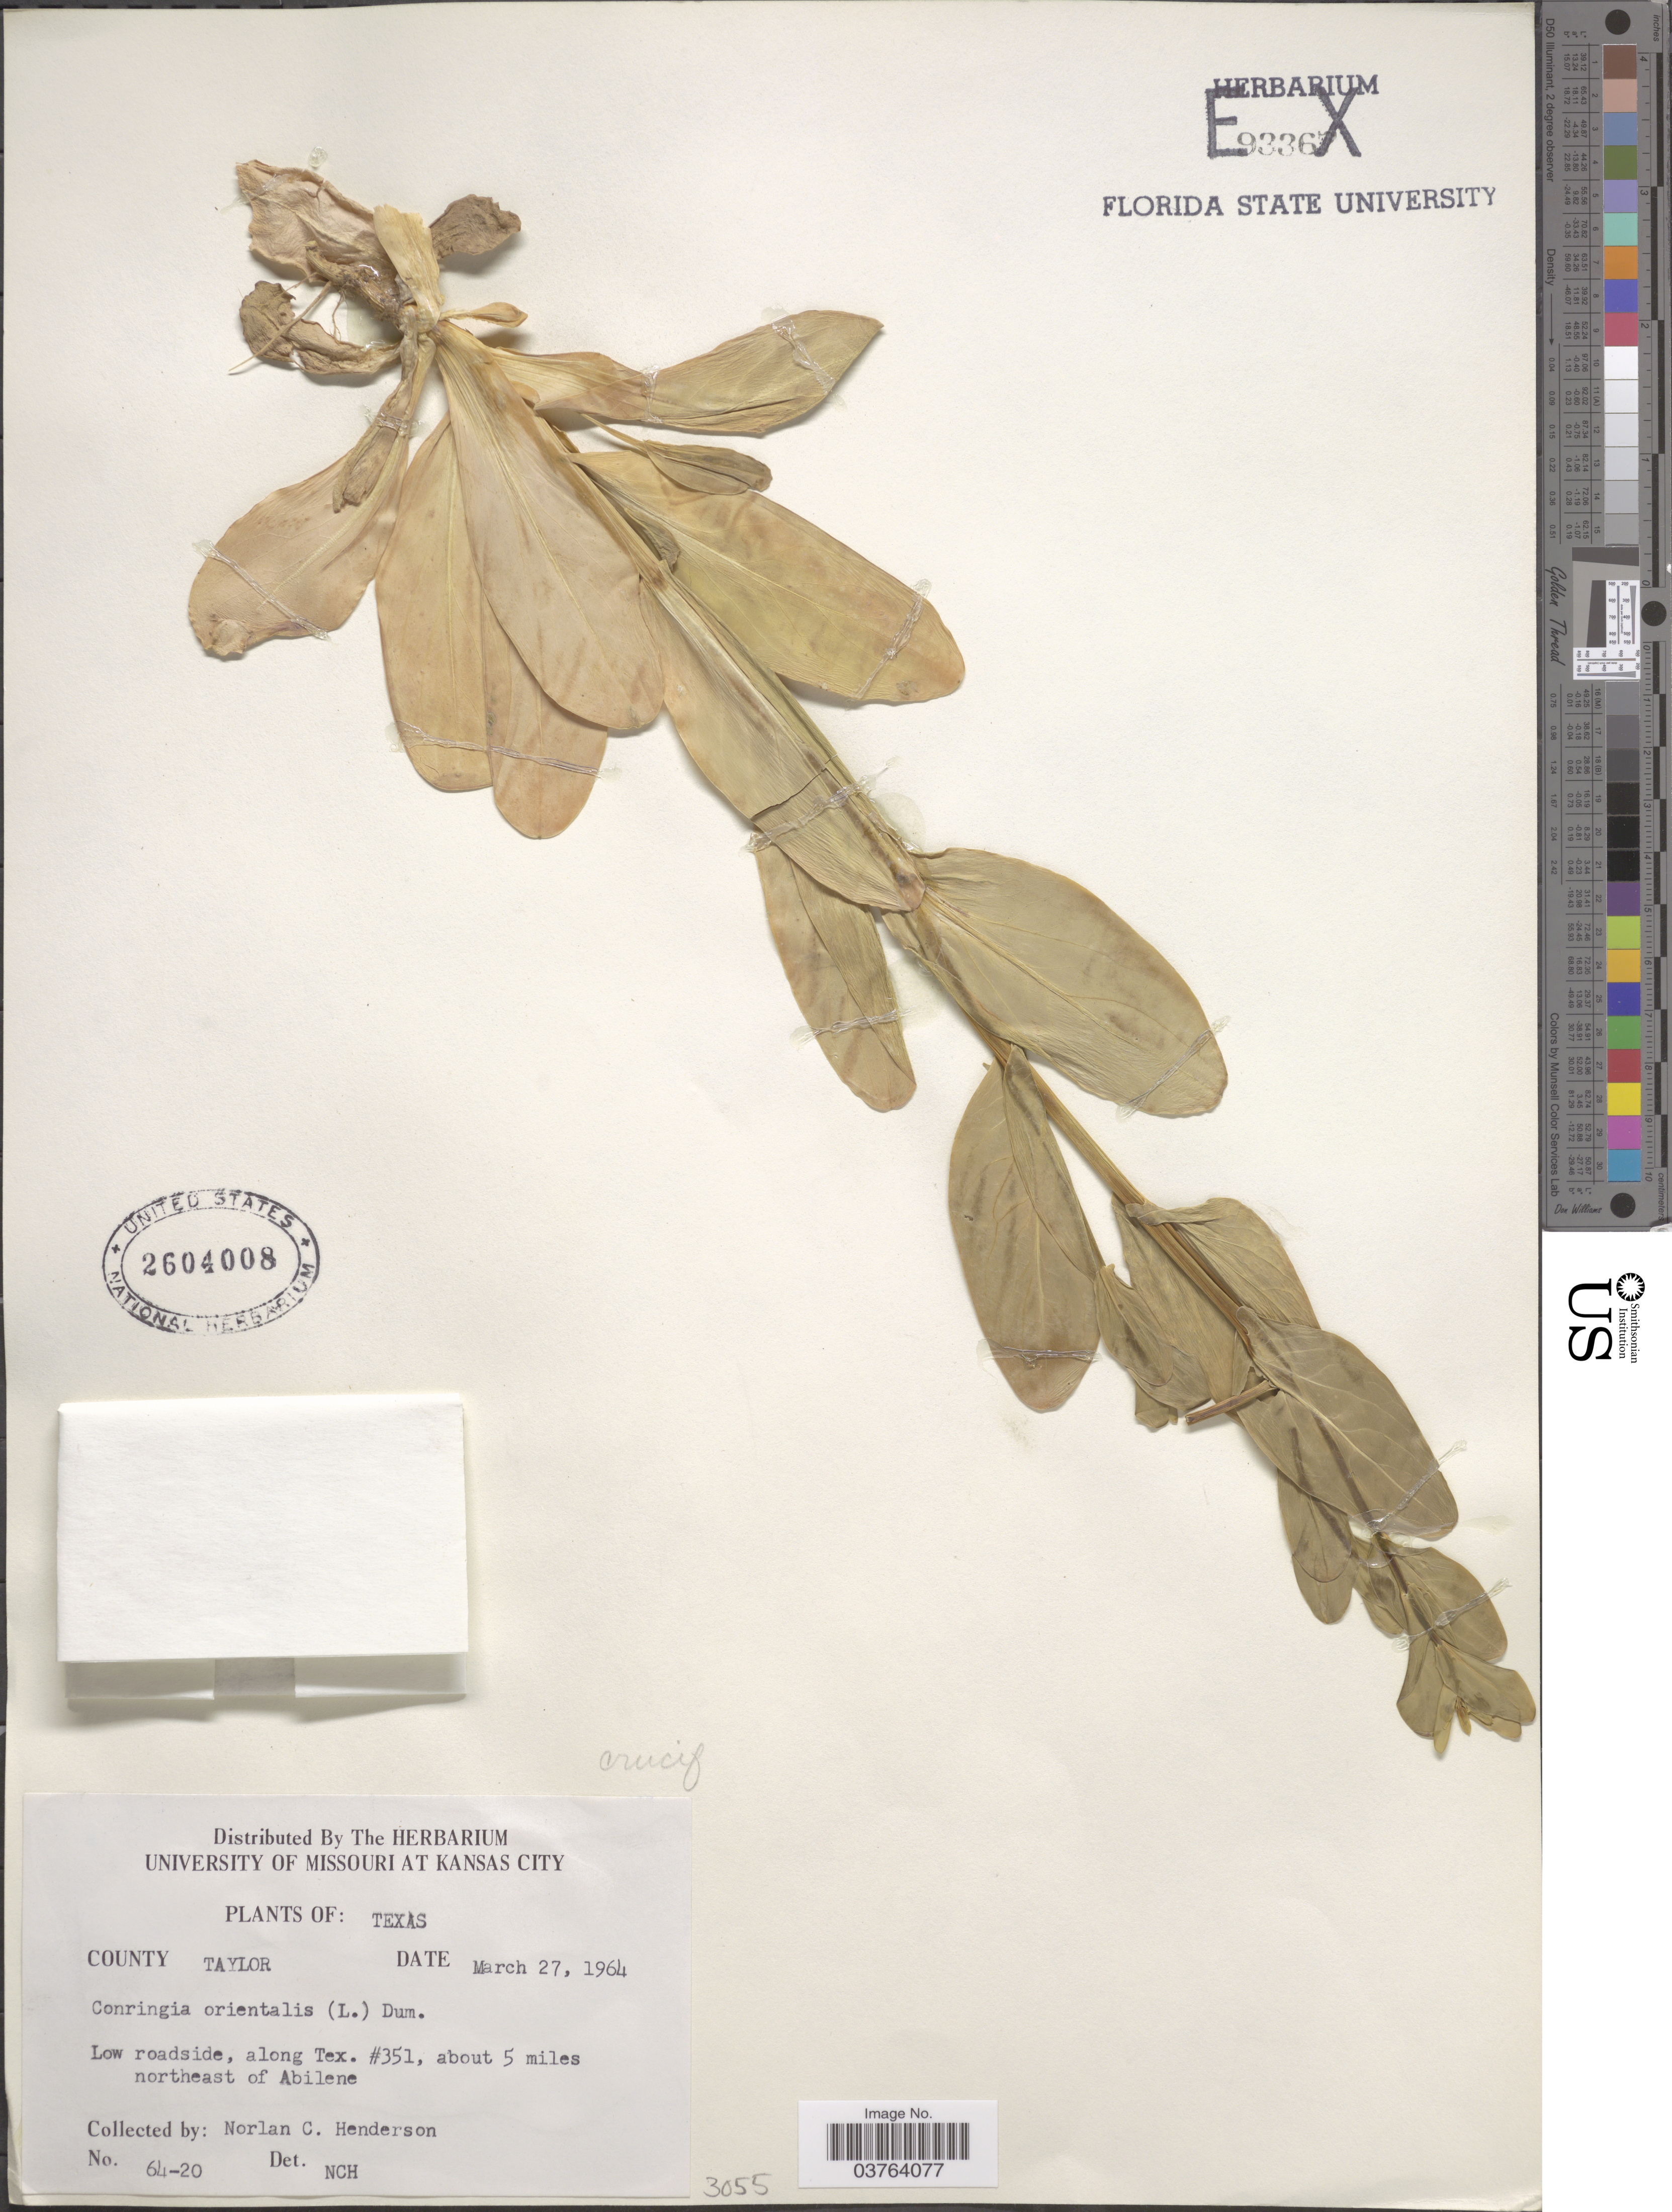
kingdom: Plantae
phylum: Tracheophyta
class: Magnoliopsida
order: Brassicales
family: Brassicaceae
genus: Conringia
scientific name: Conringia orientalis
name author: (L.) C. Presl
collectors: N. C. Henderson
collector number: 64-20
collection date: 1964-03-27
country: United States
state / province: Texas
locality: County Taylor. Low roadside, along Tex. #351, about 5 miles northeast of Abilene.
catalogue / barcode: US 2604008